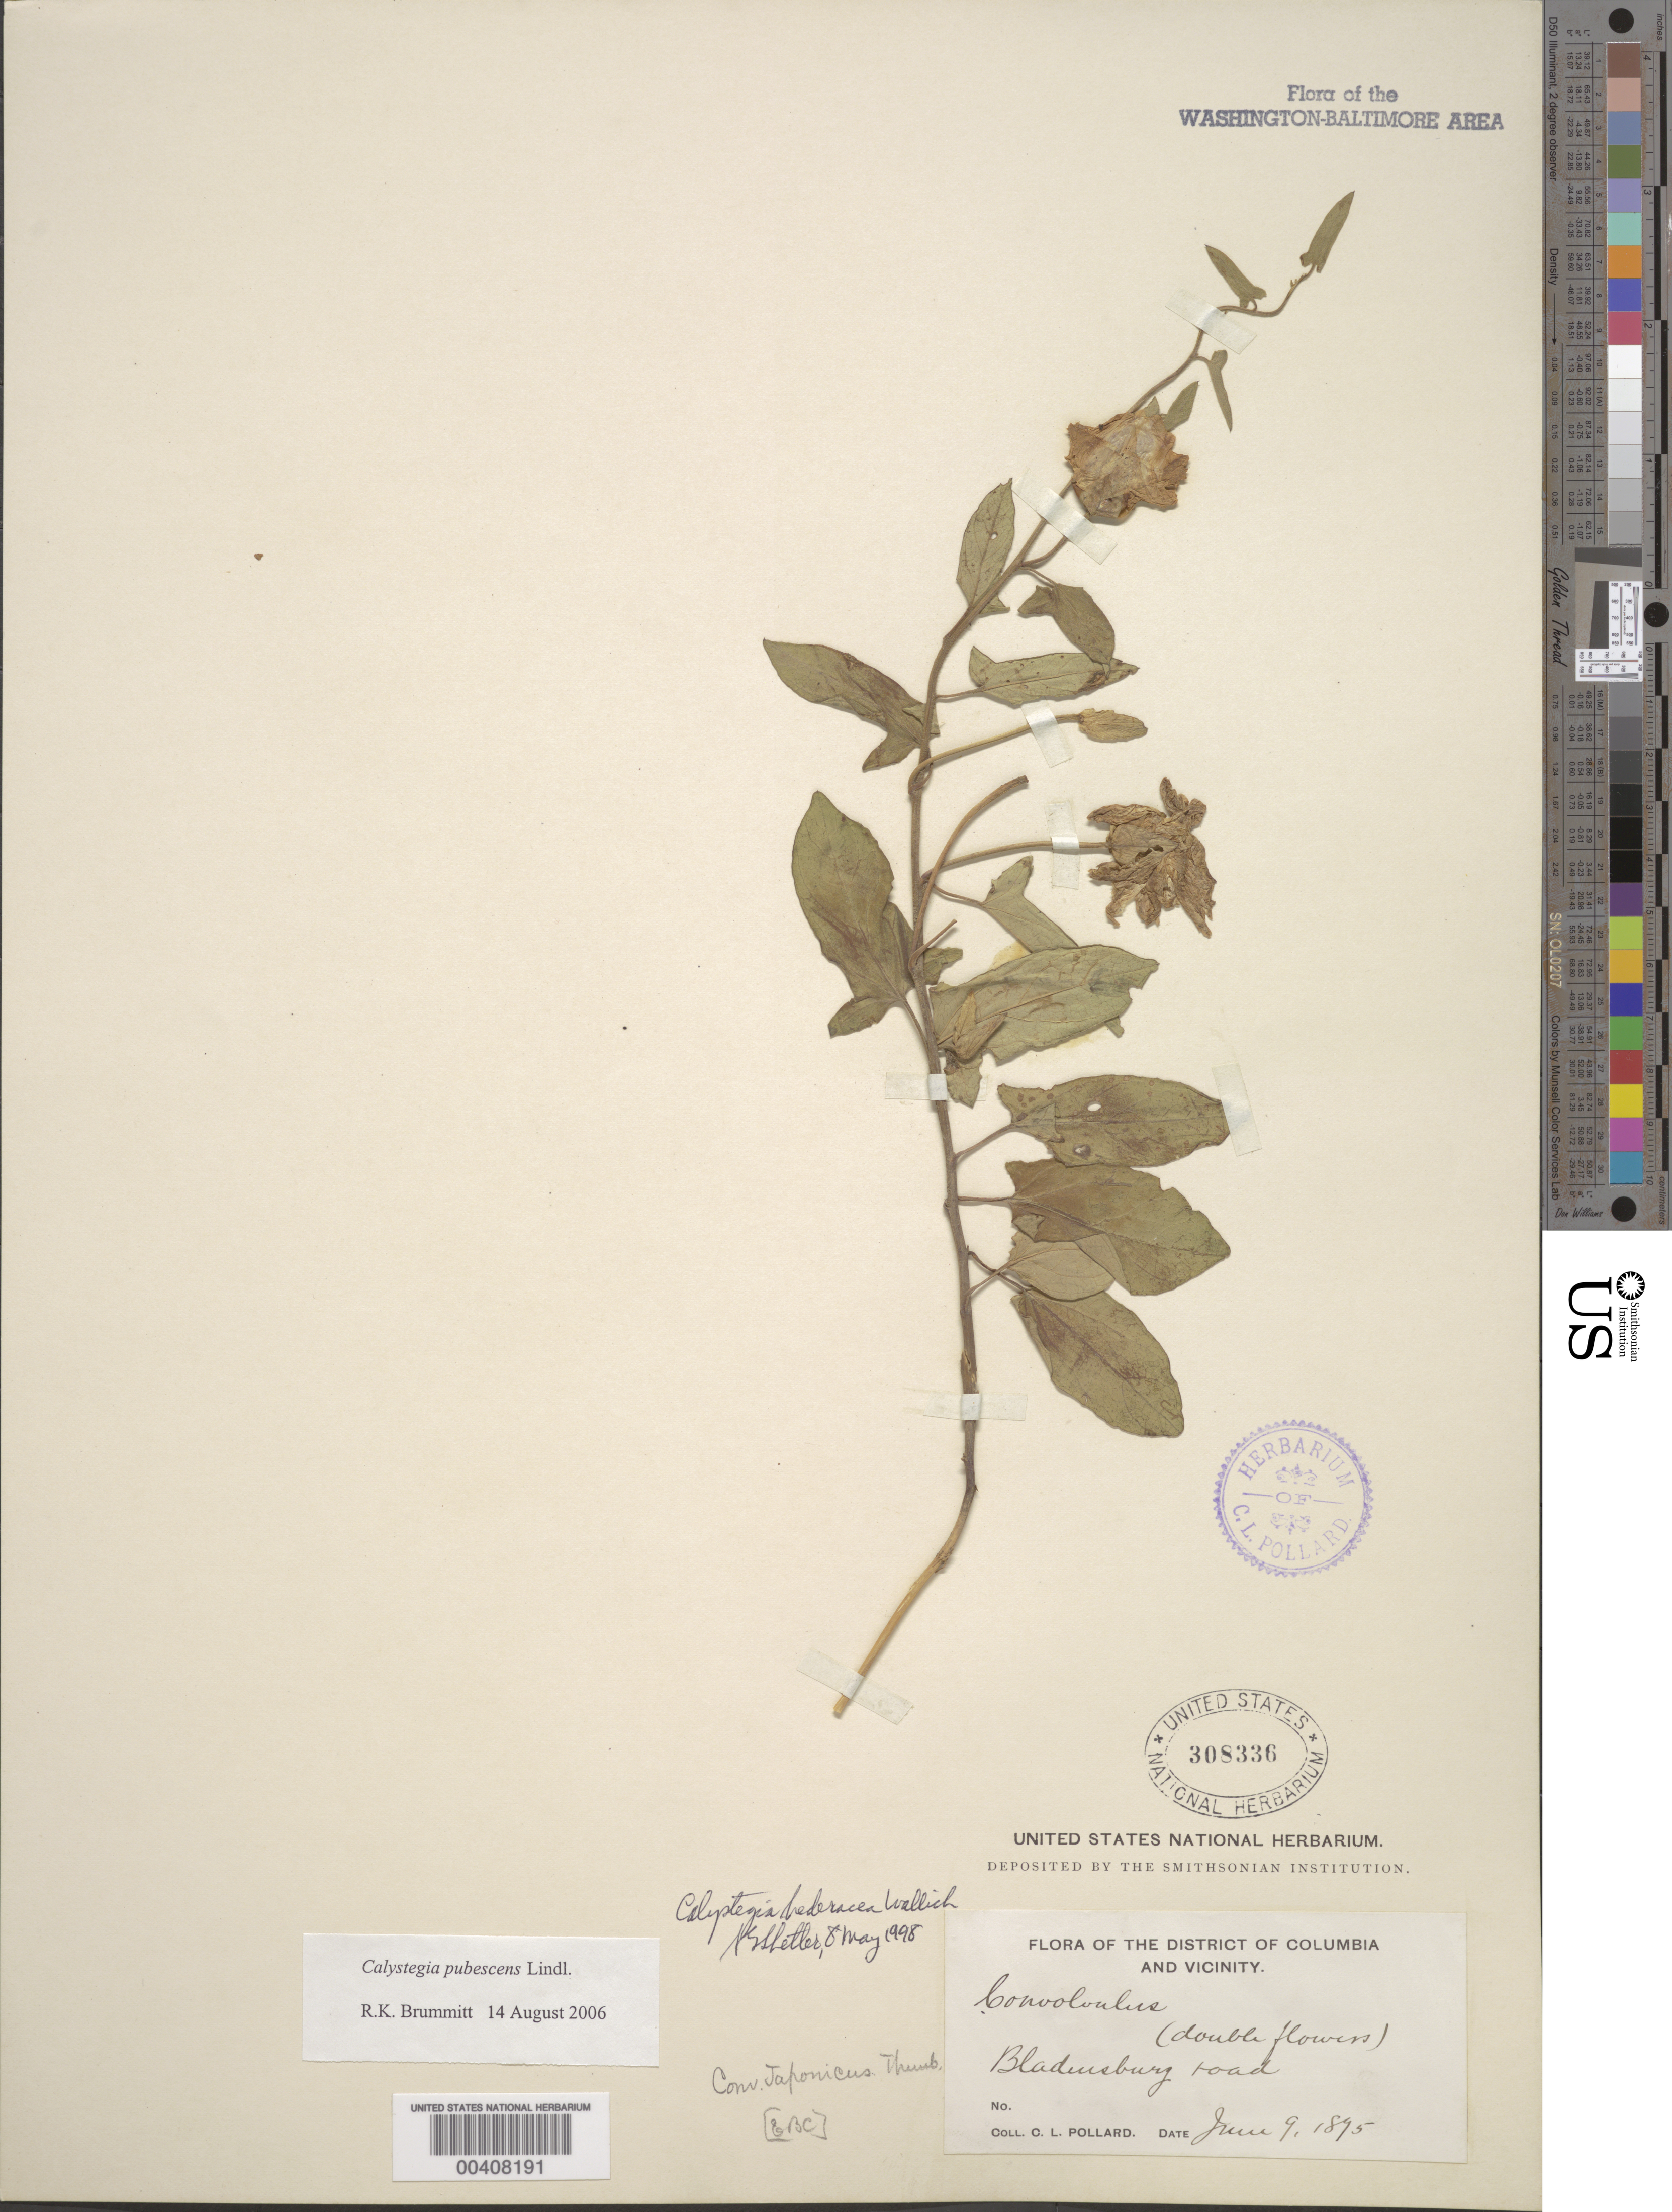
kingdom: Plantae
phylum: Tracheophyta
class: Magnoliopsida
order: Solanales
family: Convolvulaceae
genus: Calystegia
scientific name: Calystegia pubescens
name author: Lindl.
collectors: C. L. Pollard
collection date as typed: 09 Jun 1895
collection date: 1895-06-09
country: United States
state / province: Maryland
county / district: Prince George's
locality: Bladensburg Rd.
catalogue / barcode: US 308336